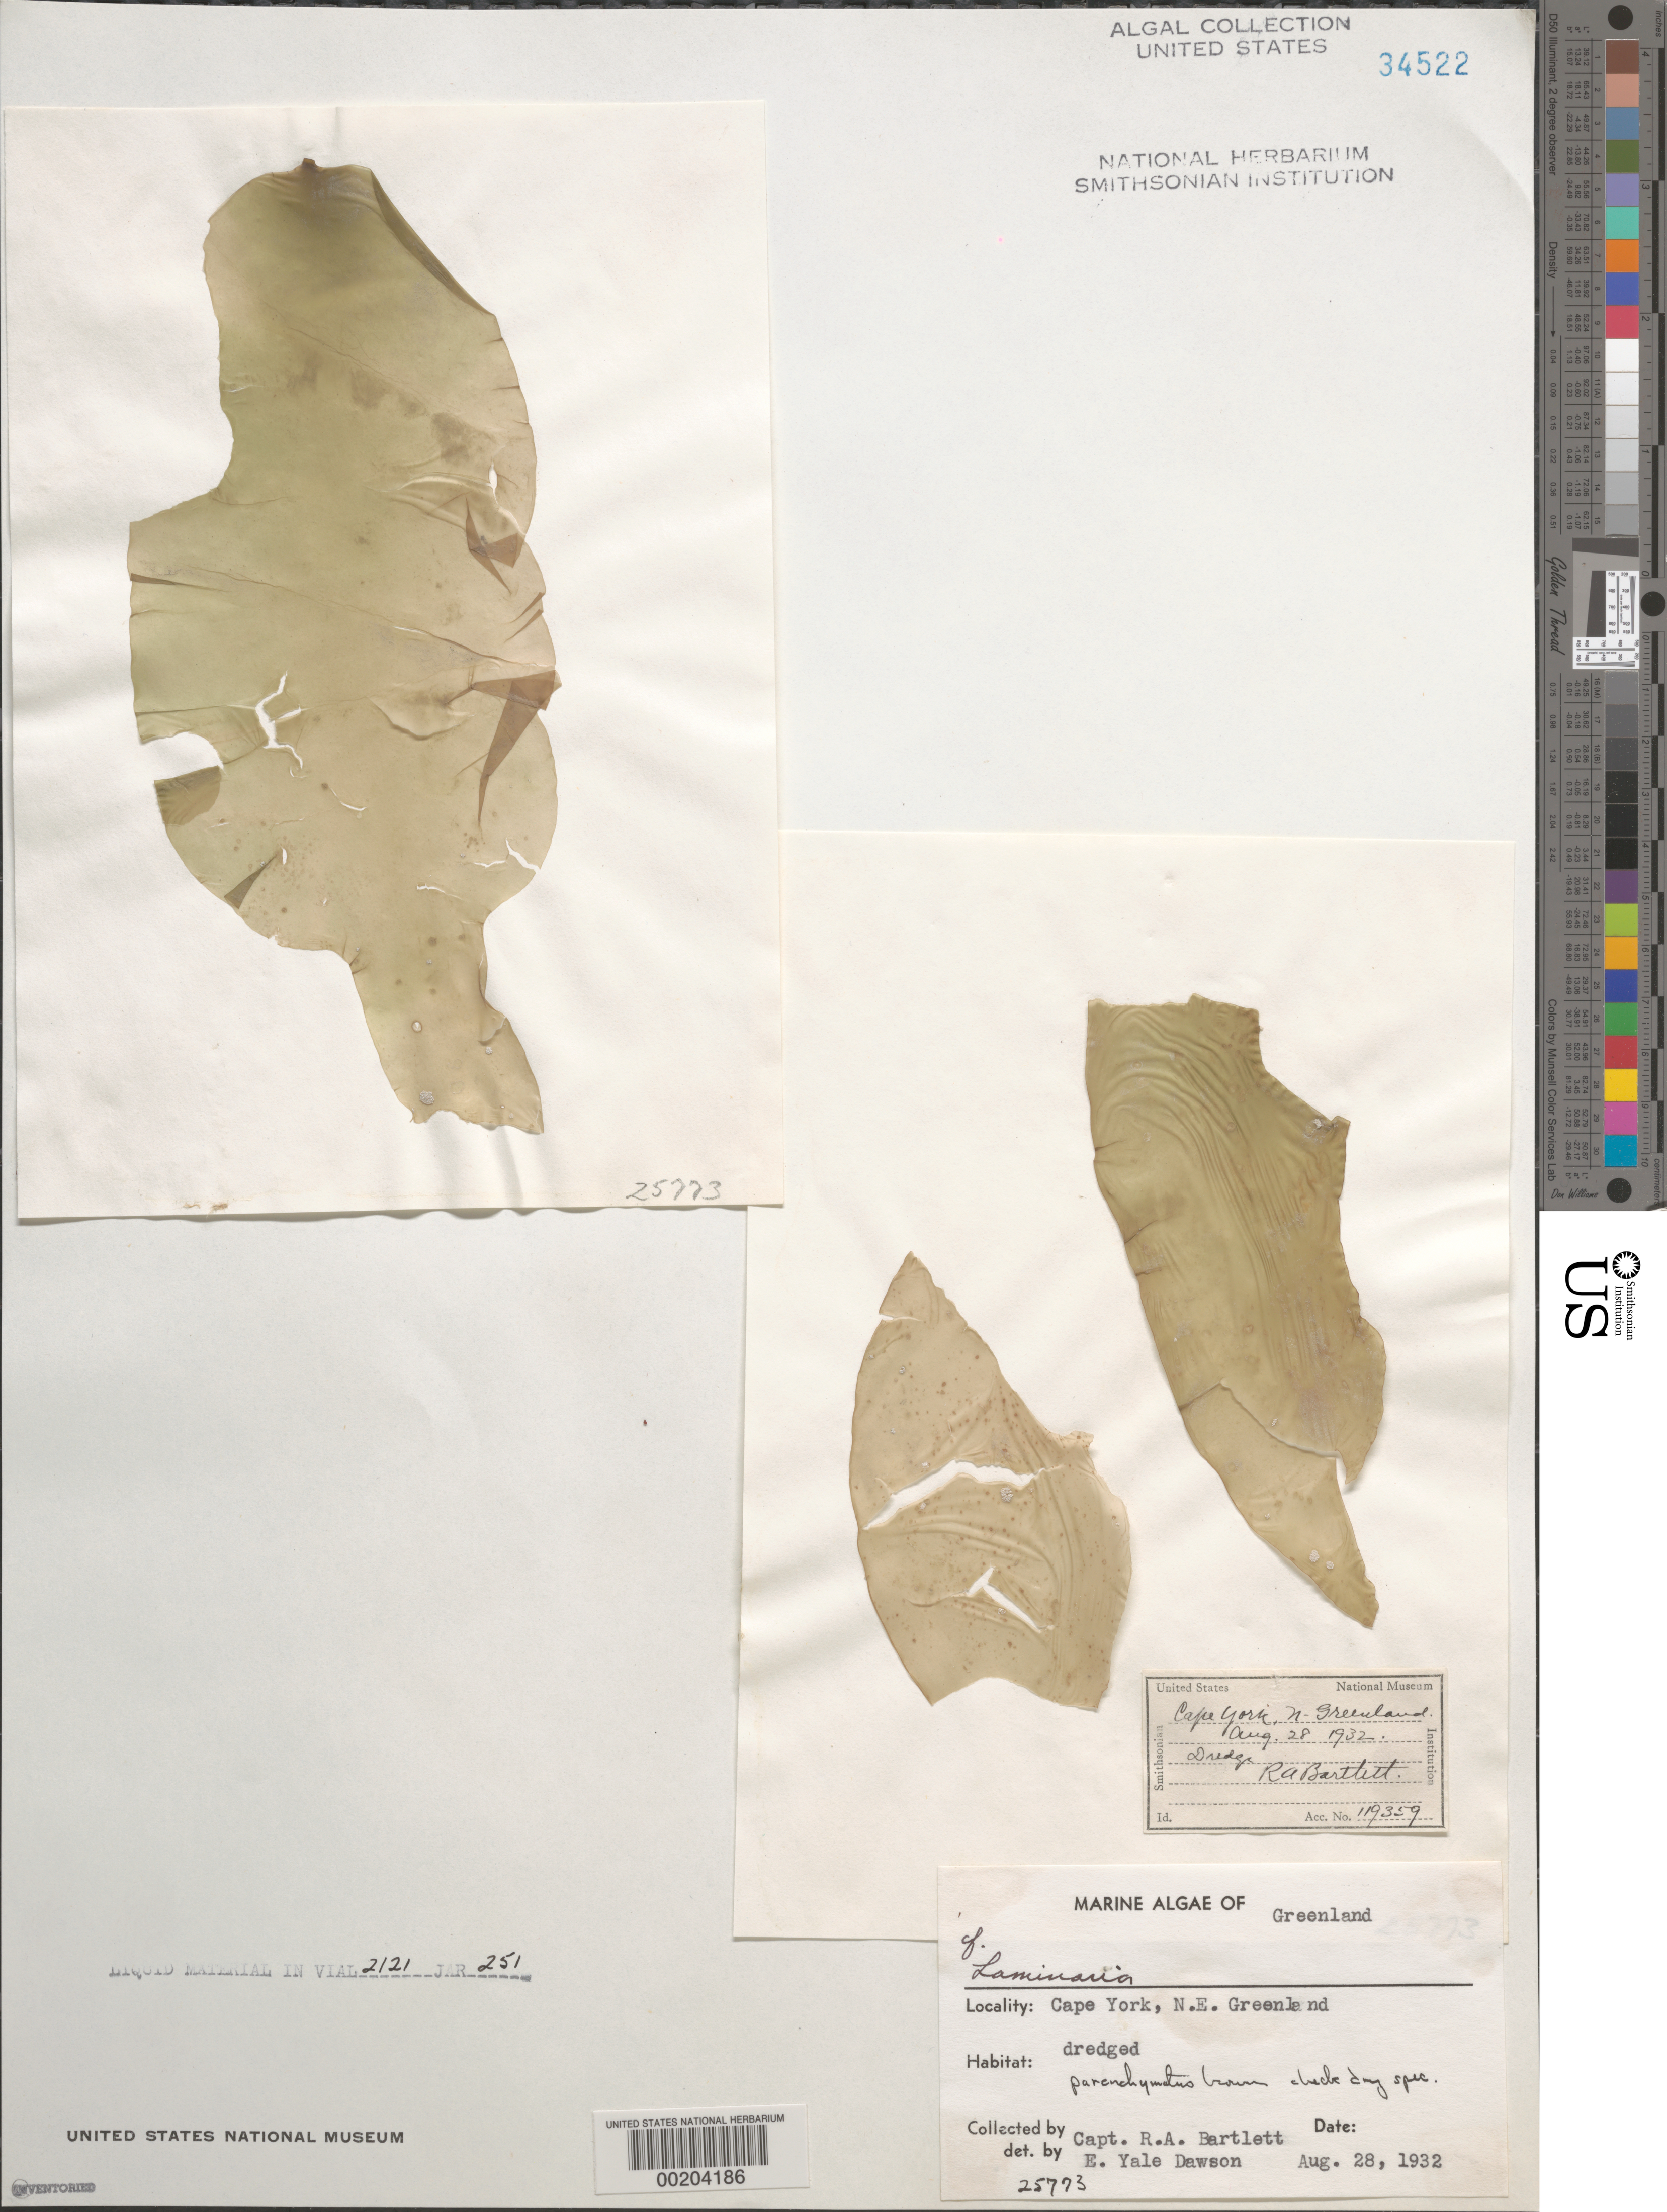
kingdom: Chromista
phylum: Ochrophyta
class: Phaeophyceae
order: Laminariales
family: Laminariaceae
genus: Laminaria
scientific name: Laminaria sp.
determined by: Dawson, E. Y.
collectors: R. A. Bartlett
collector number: EYD 25773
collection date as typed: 28 Aug 1932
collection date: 1932-08-28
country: Greenland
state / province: Nordgronland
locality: Cape york, hayes peninsula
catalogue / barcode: US 34522